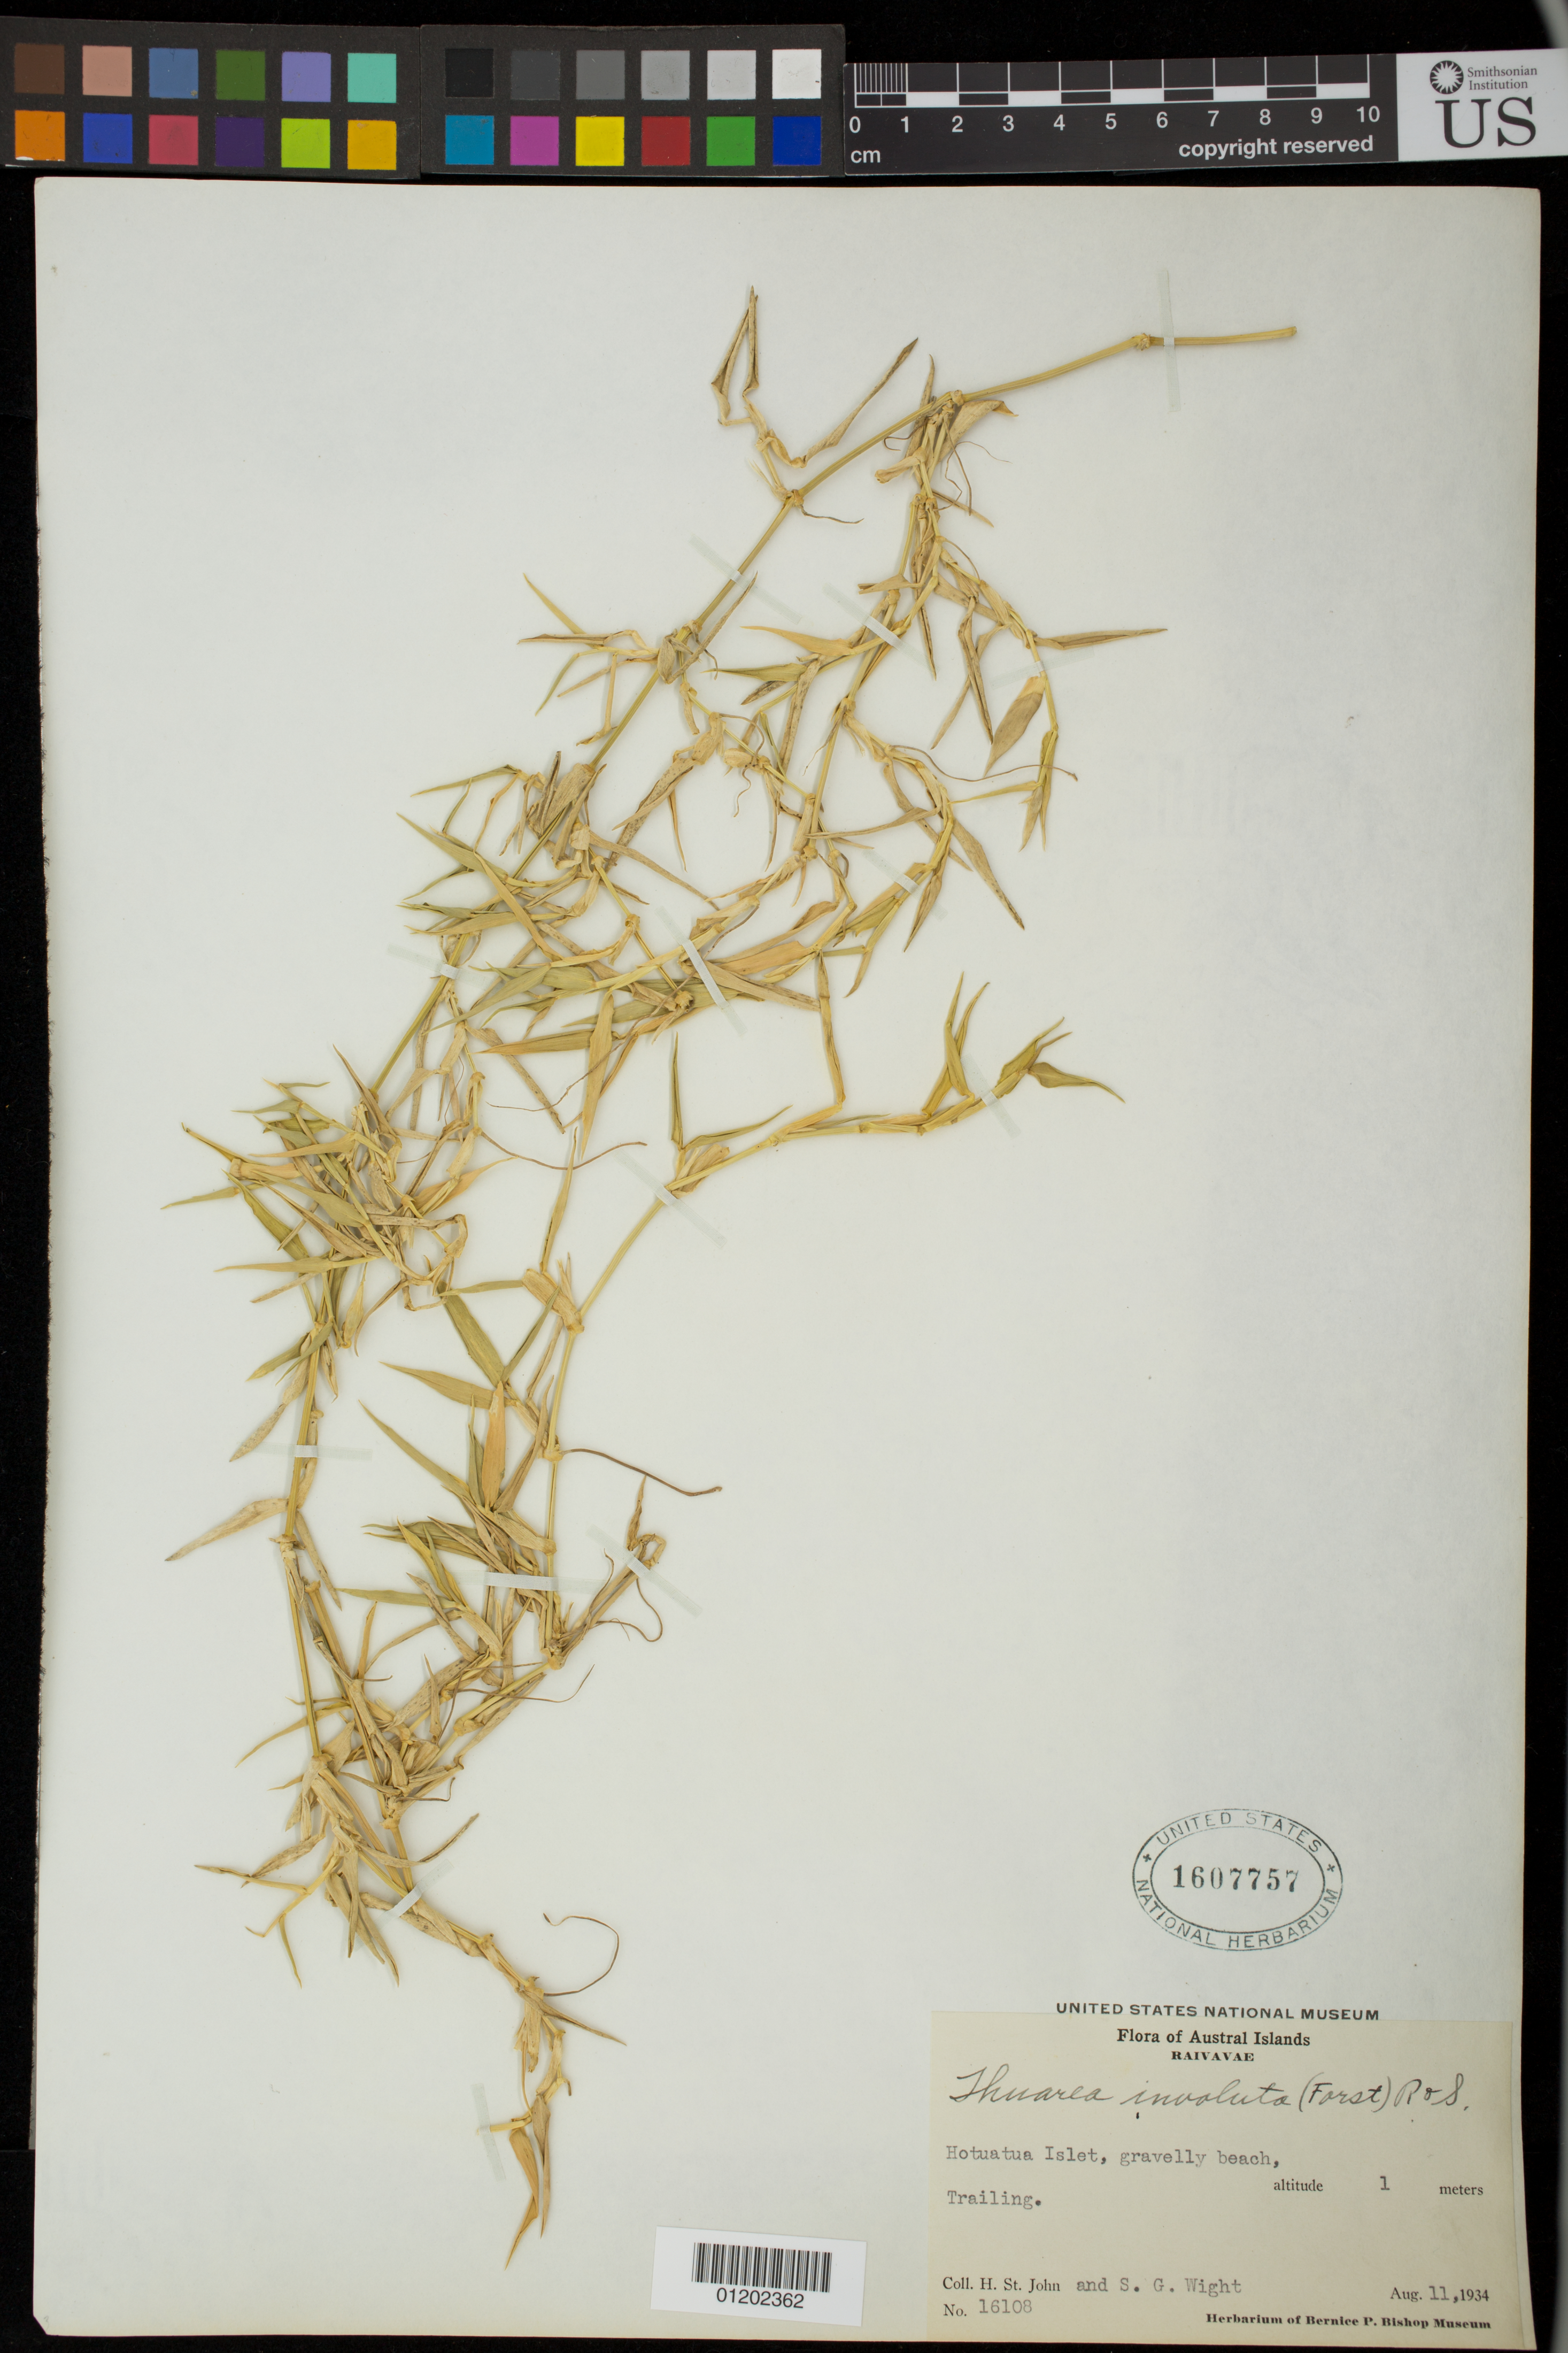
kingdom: Plantae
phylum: Tracheophyta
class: Liliopsida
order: Poales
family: Poaceae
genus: Thuarea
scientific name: Thuarea involuta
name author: (G. Forst.) R. Br. ex Sm.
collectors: H. St. John & S. G. Wight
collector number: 16108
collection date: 1934-08-11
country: French Polynesia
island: Raivavae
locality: Hotuatua Islet, beach.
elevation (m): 1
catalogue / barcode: US 1607757